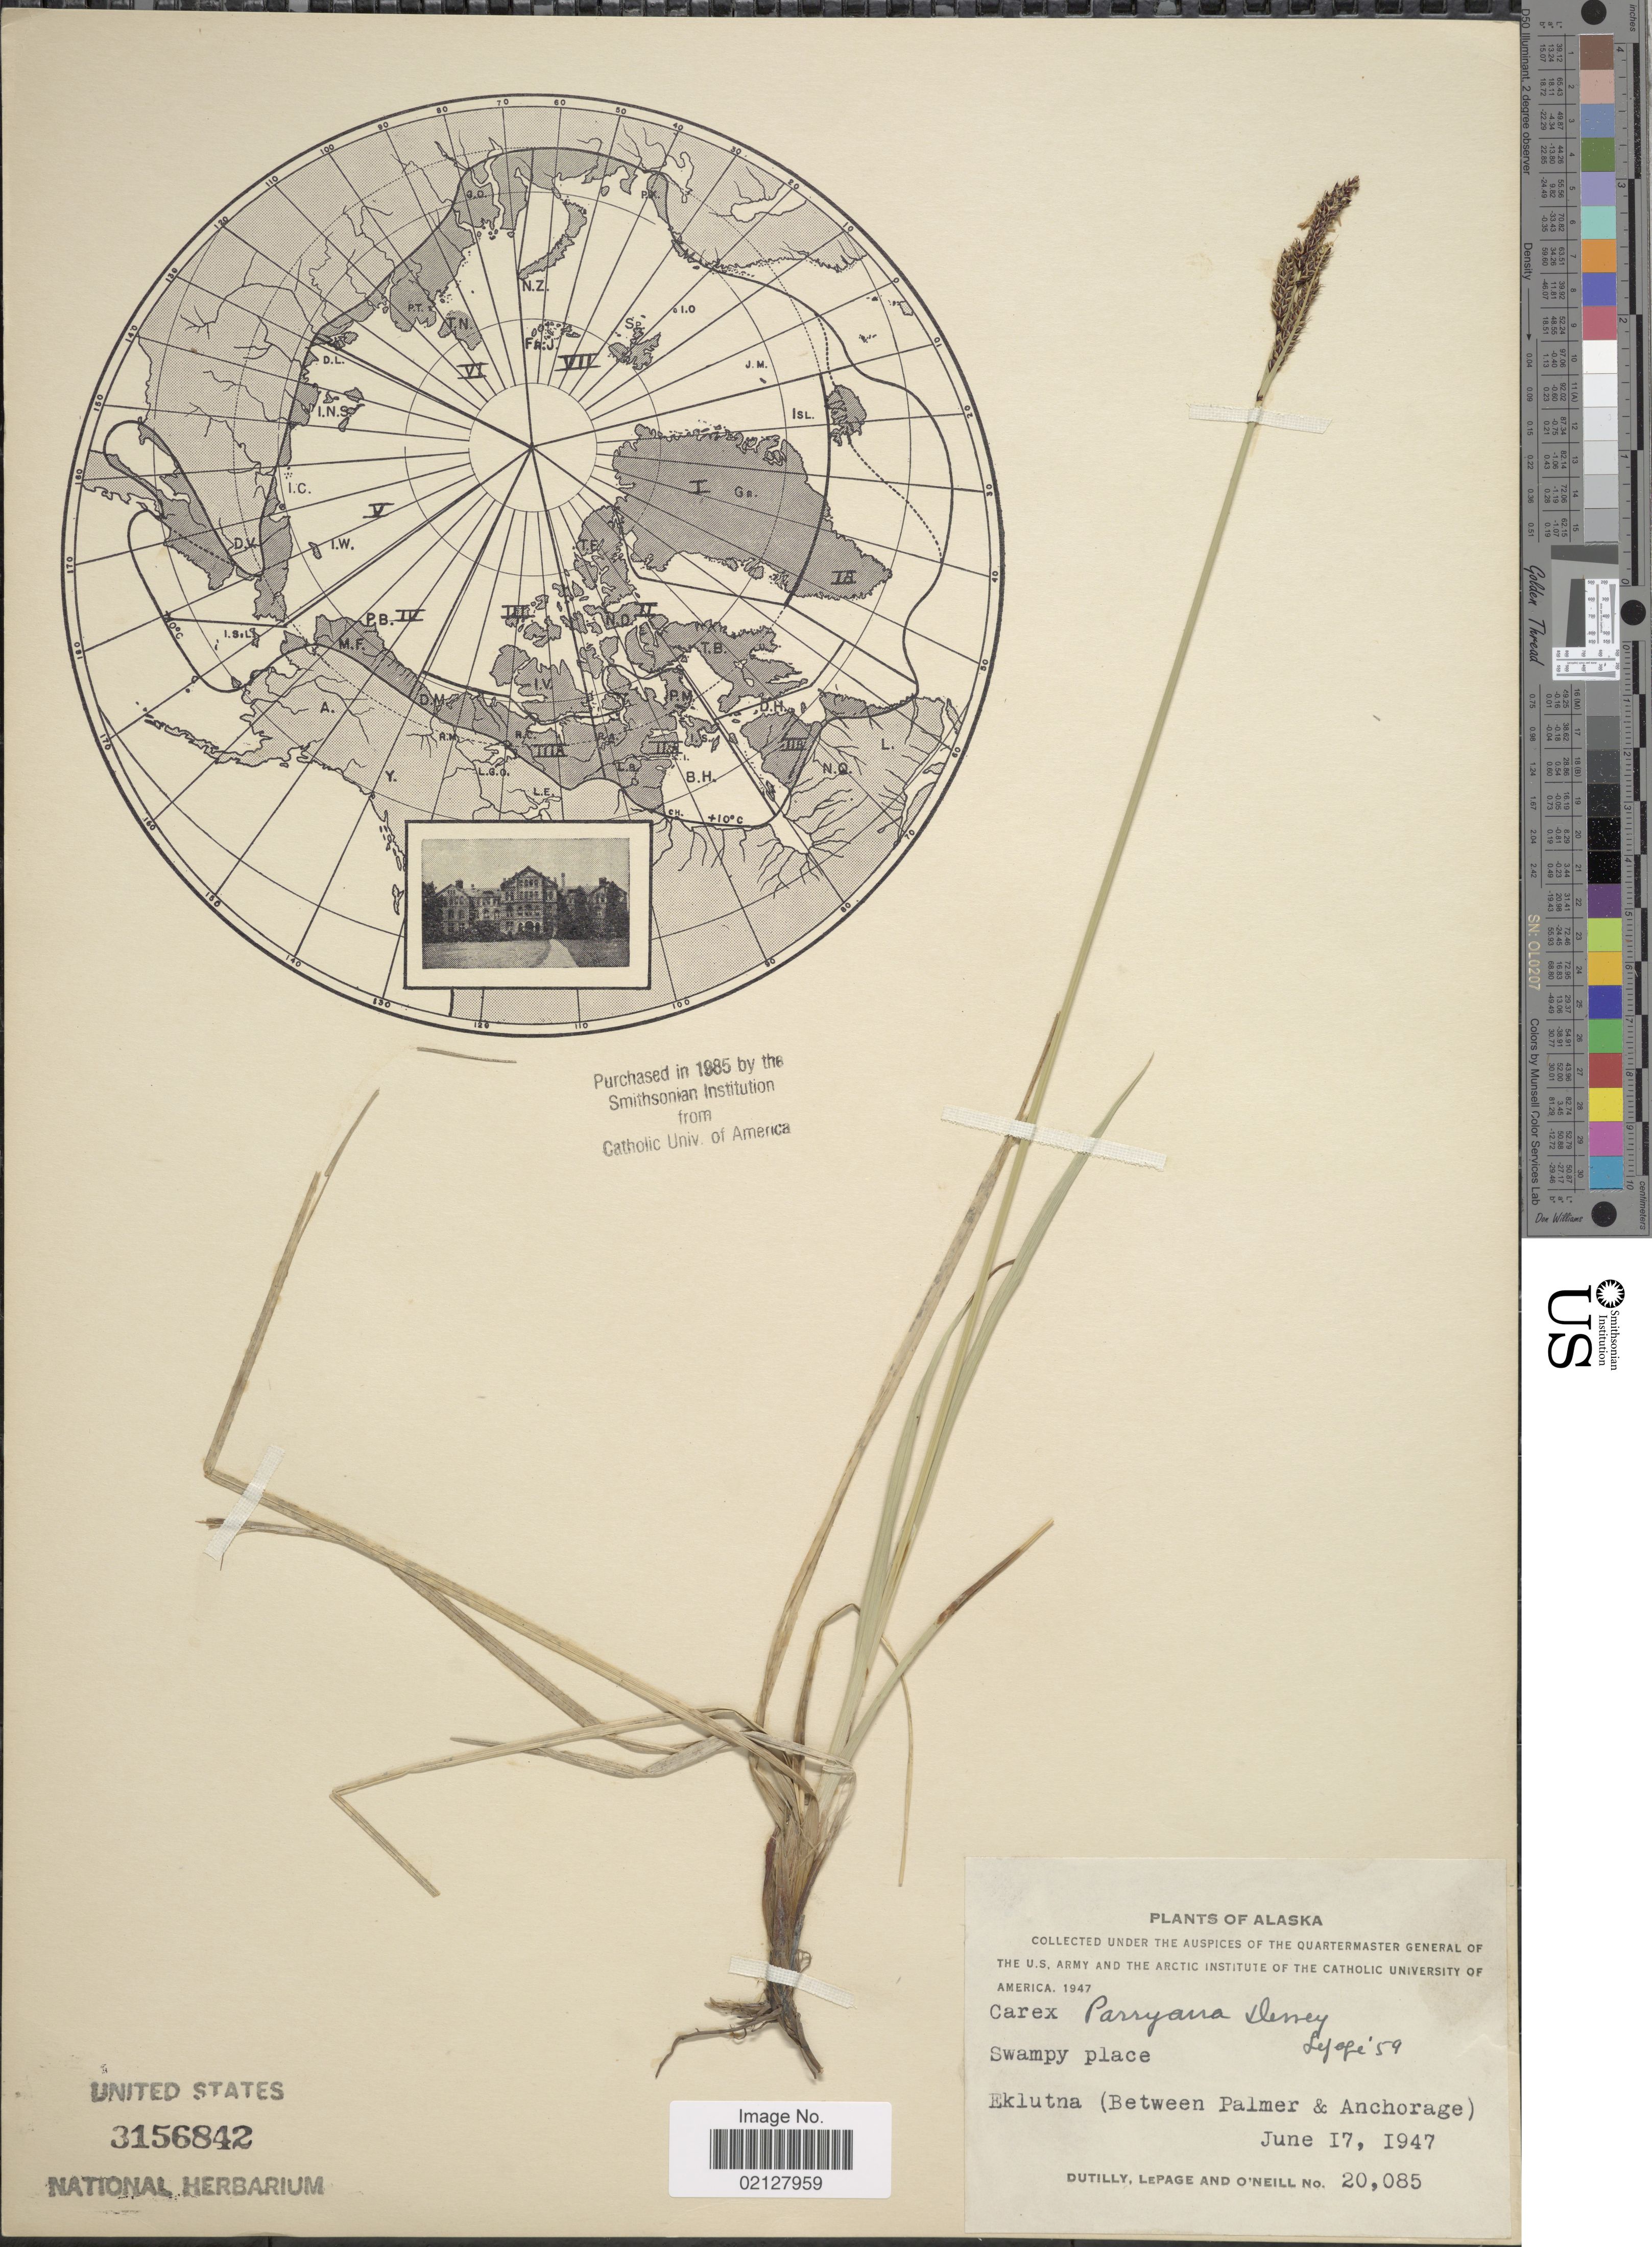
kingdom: Plantae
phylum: Tracheophyta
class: Liliopsida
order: Poales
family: Cyperaceae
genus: Carex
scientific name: Carex parryana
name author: Dewey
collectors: -. Dutilly, -. LePage & O' Neill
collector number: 20085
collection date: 1947-06-17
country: United States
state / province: Alaska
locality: Eklutna (Between Palmer & Anchorage)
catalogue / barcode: US 3156842